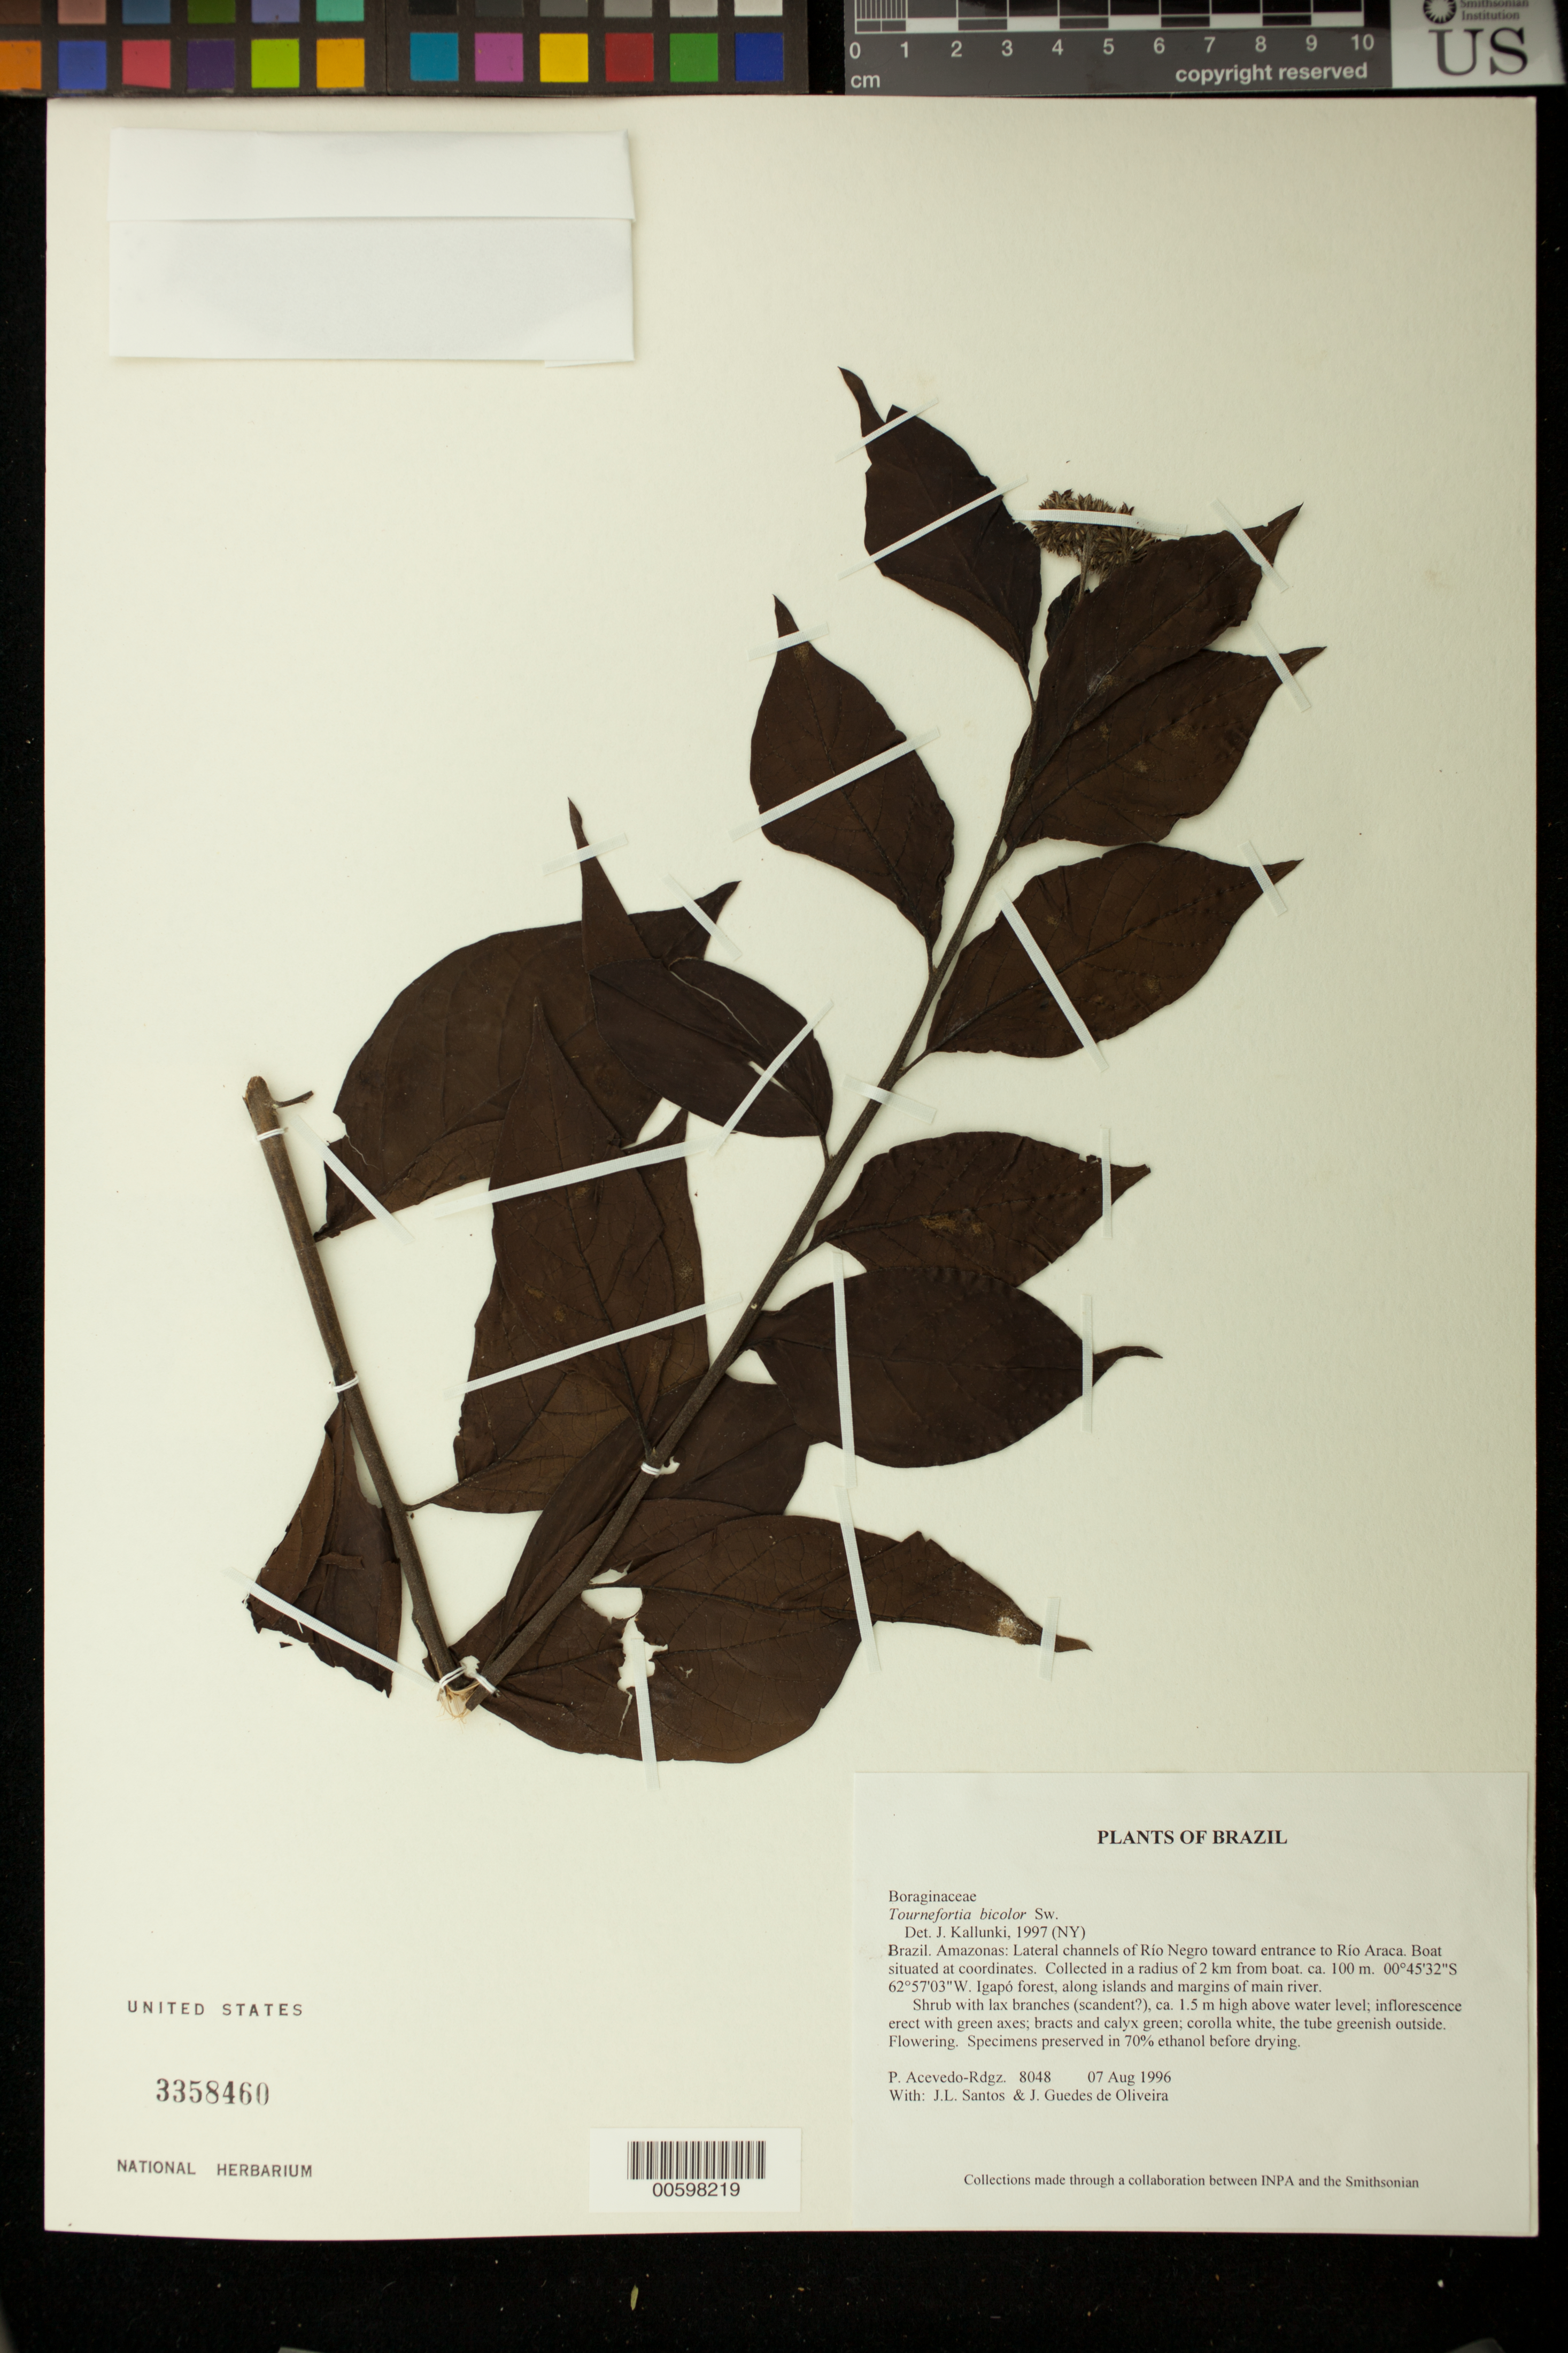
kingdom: Plantae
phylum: Tracheophyta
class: Magnoliopsida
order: Boraginales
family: Heliotropiaceae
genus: Tournefortia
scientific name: Tournefortia bicolor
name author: Sw.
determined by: Kallunki, Jacquelyn A.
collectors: P. Acevedo-Rodr., J. L. Santos & J. Guedes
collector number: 8048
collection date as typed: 07 Aug 1996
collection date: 1996-08-07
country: Brazil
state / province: Amazonas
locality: Amazonas: Lateral channels of Río Negro toward entrance to Río Araca. Boat situated at coordinates. Collected in a radius of 2 km from boat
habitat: Igapó forest, along islands and margins of main river.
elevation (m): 100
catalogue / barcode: US 3358460